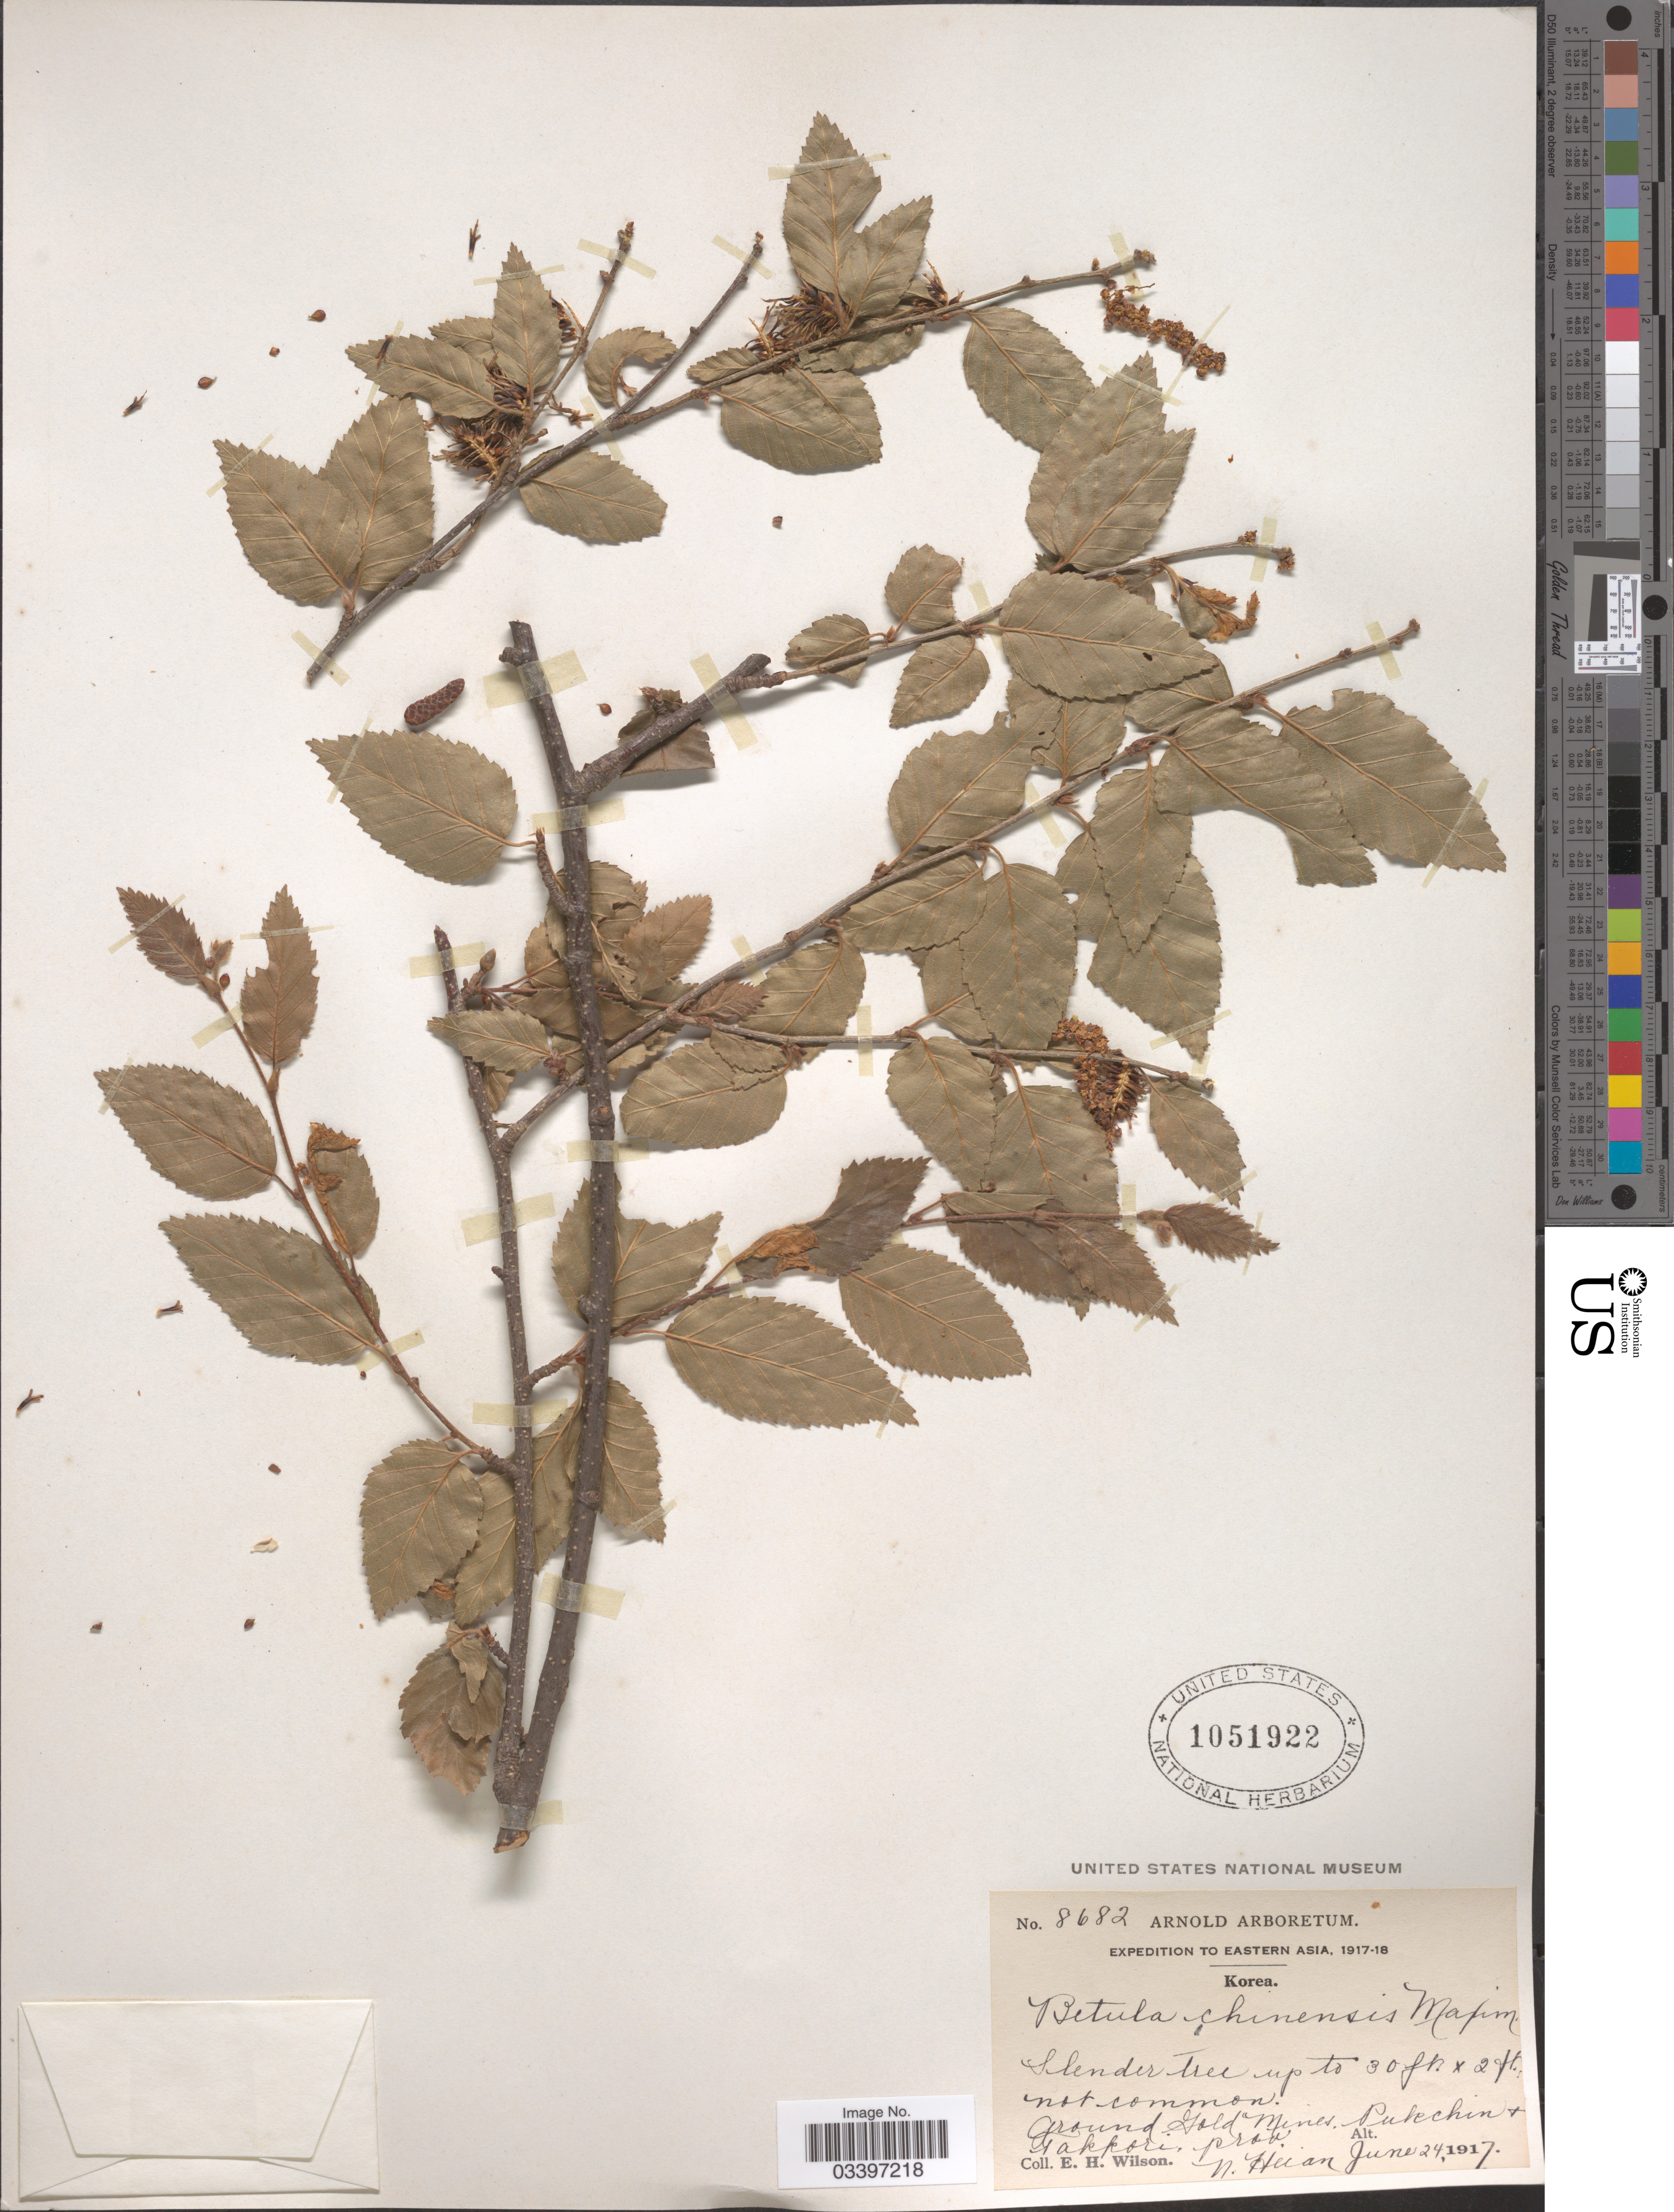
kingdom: Plantae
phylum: Tracheophyta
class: Magnoliopsida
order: Fagales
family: Betulaceae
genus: Betula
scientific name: Betula chinensis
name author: Maxim.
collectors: E. Wilson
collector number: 8682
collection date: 1917-06-24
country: North Korea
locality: Ground Gold Mines Pukchin & Takkori, prov. N. Heian.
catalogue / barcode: US 1051922